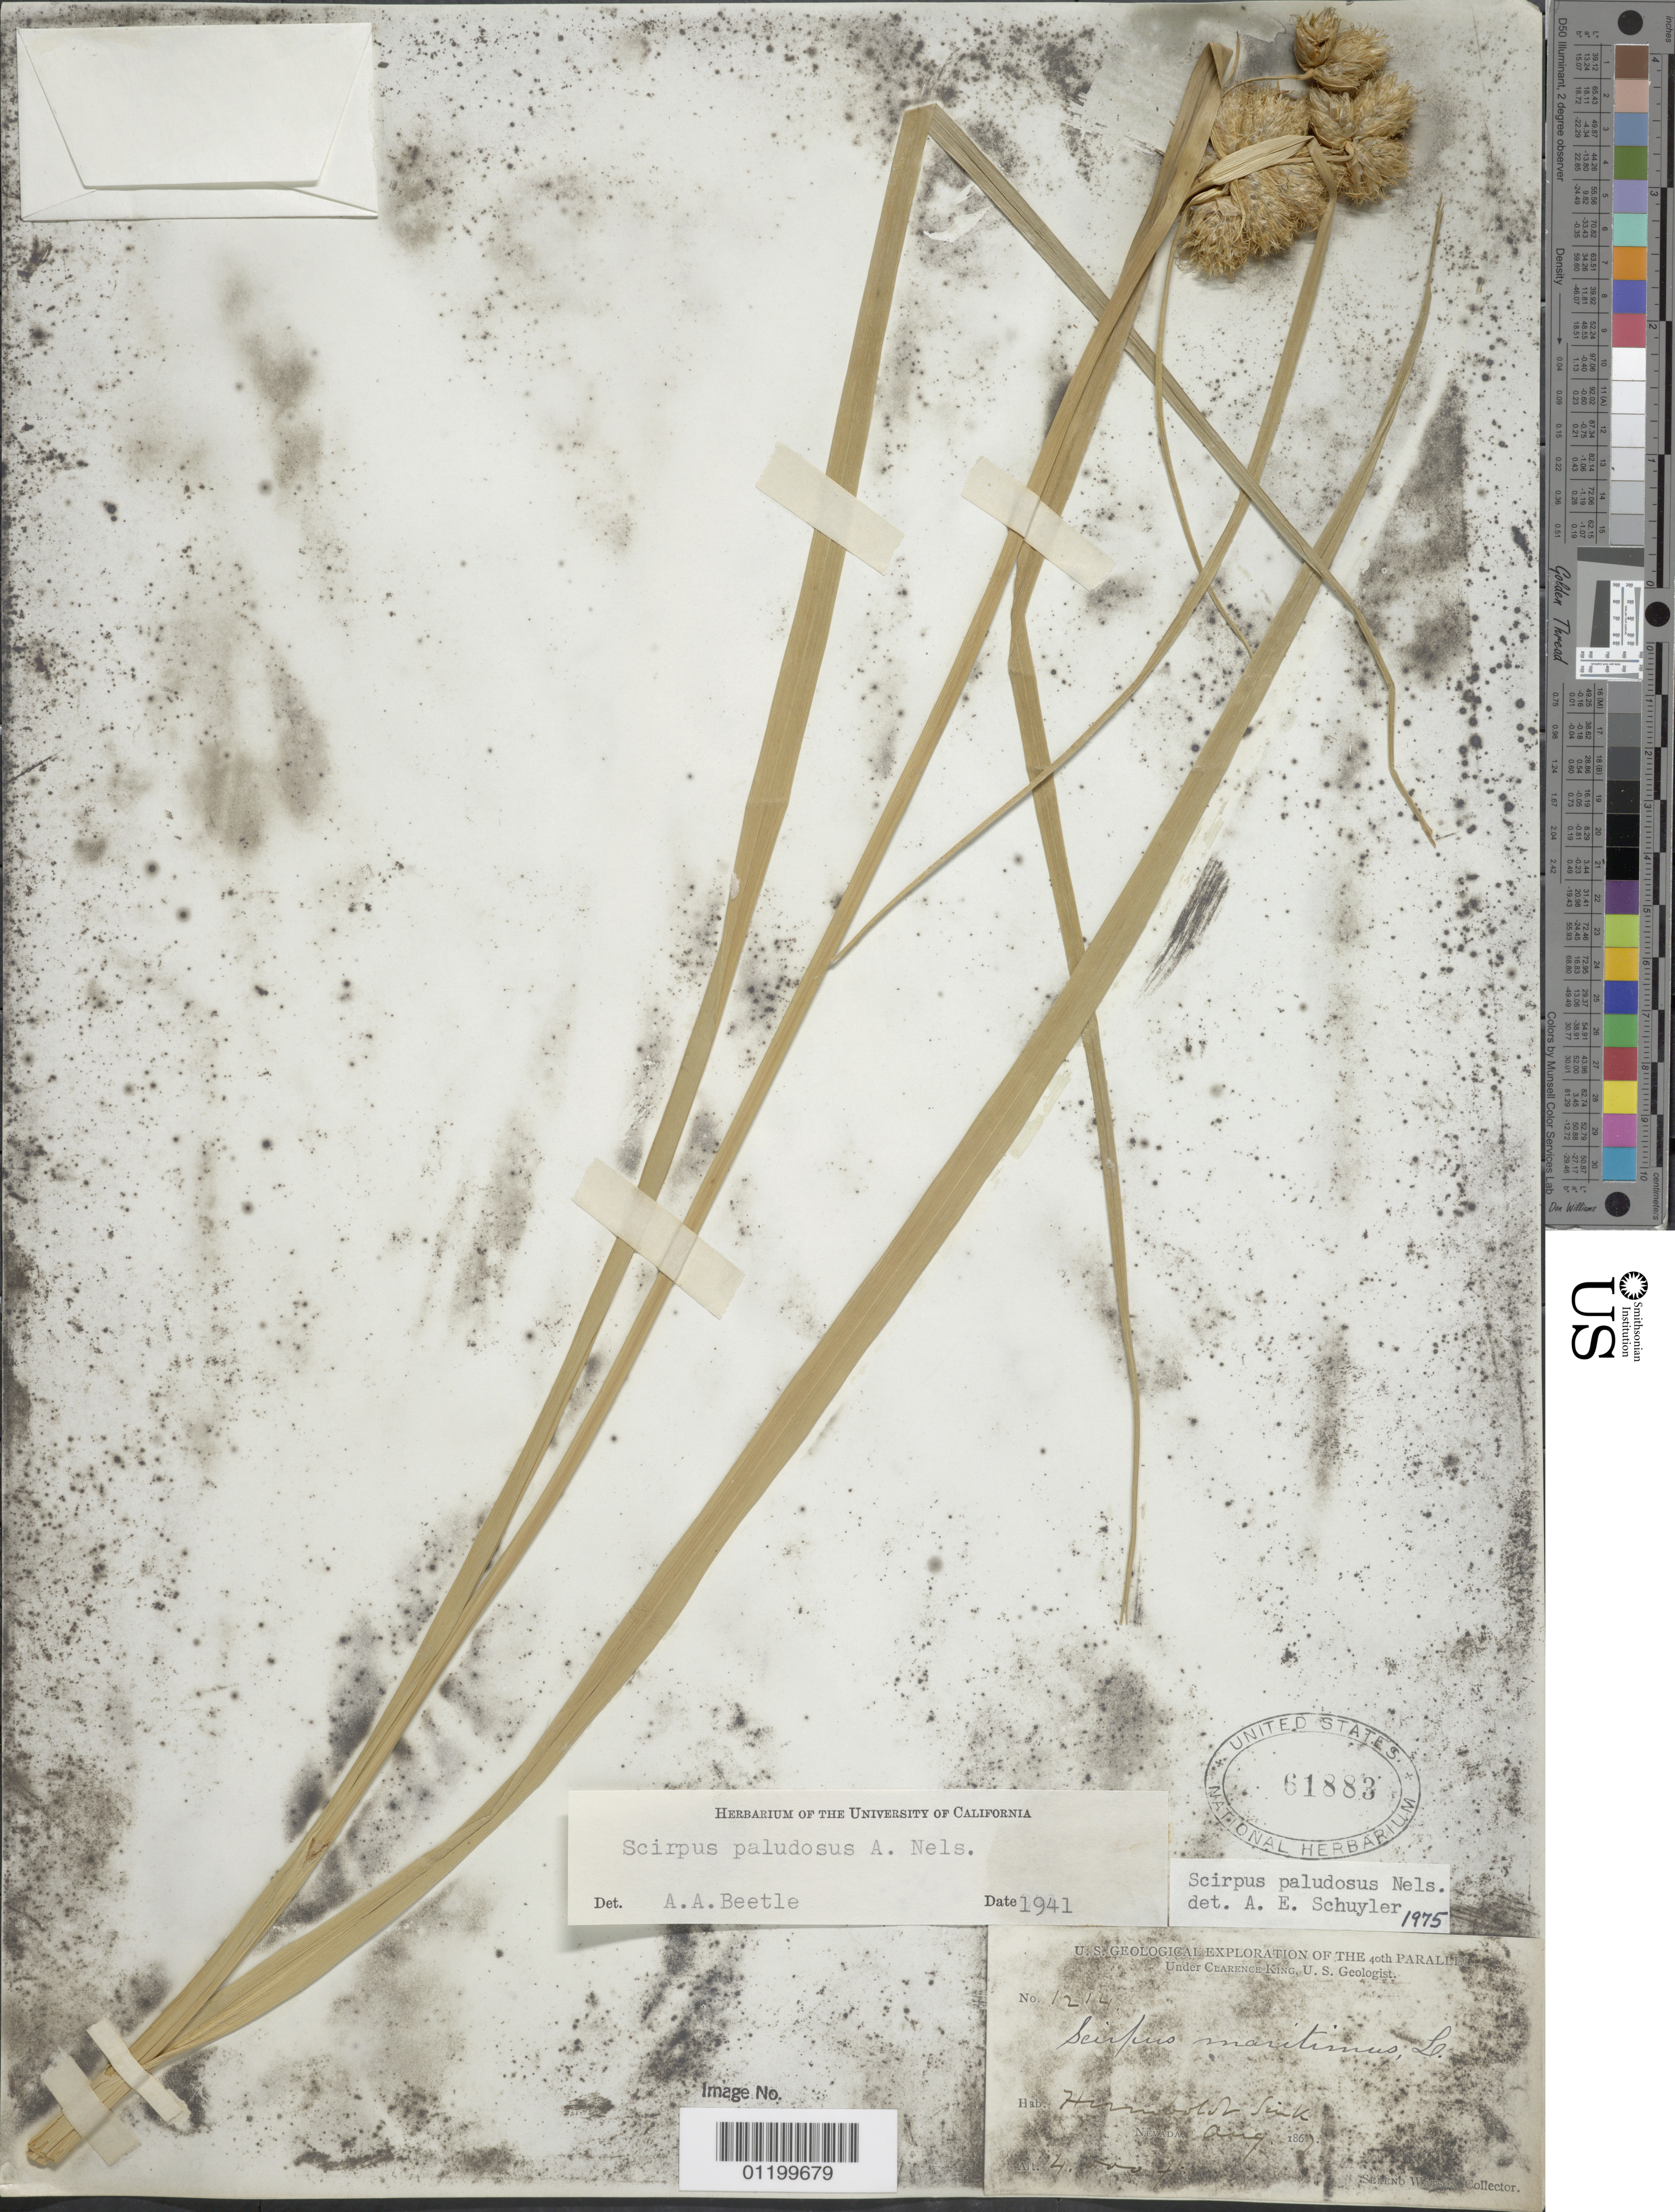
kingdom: Plantae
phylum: Tracheophyta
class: Liliopsida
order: Poales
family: Cyperaceae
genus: Bolboschoenus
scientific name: Bolboschoenus maritimus subsp. paludosus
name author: (A. Nelson) T. Koyama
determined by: Strong, Mark T., (BOT), Smithsonian Institution - National Museum of Natural History (UNITED STATES)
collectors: S. Watson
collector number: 1214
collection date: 1867-08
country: United States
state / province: Nevada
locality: Humboldt Sink.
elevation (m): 1219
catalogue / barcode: US 61883